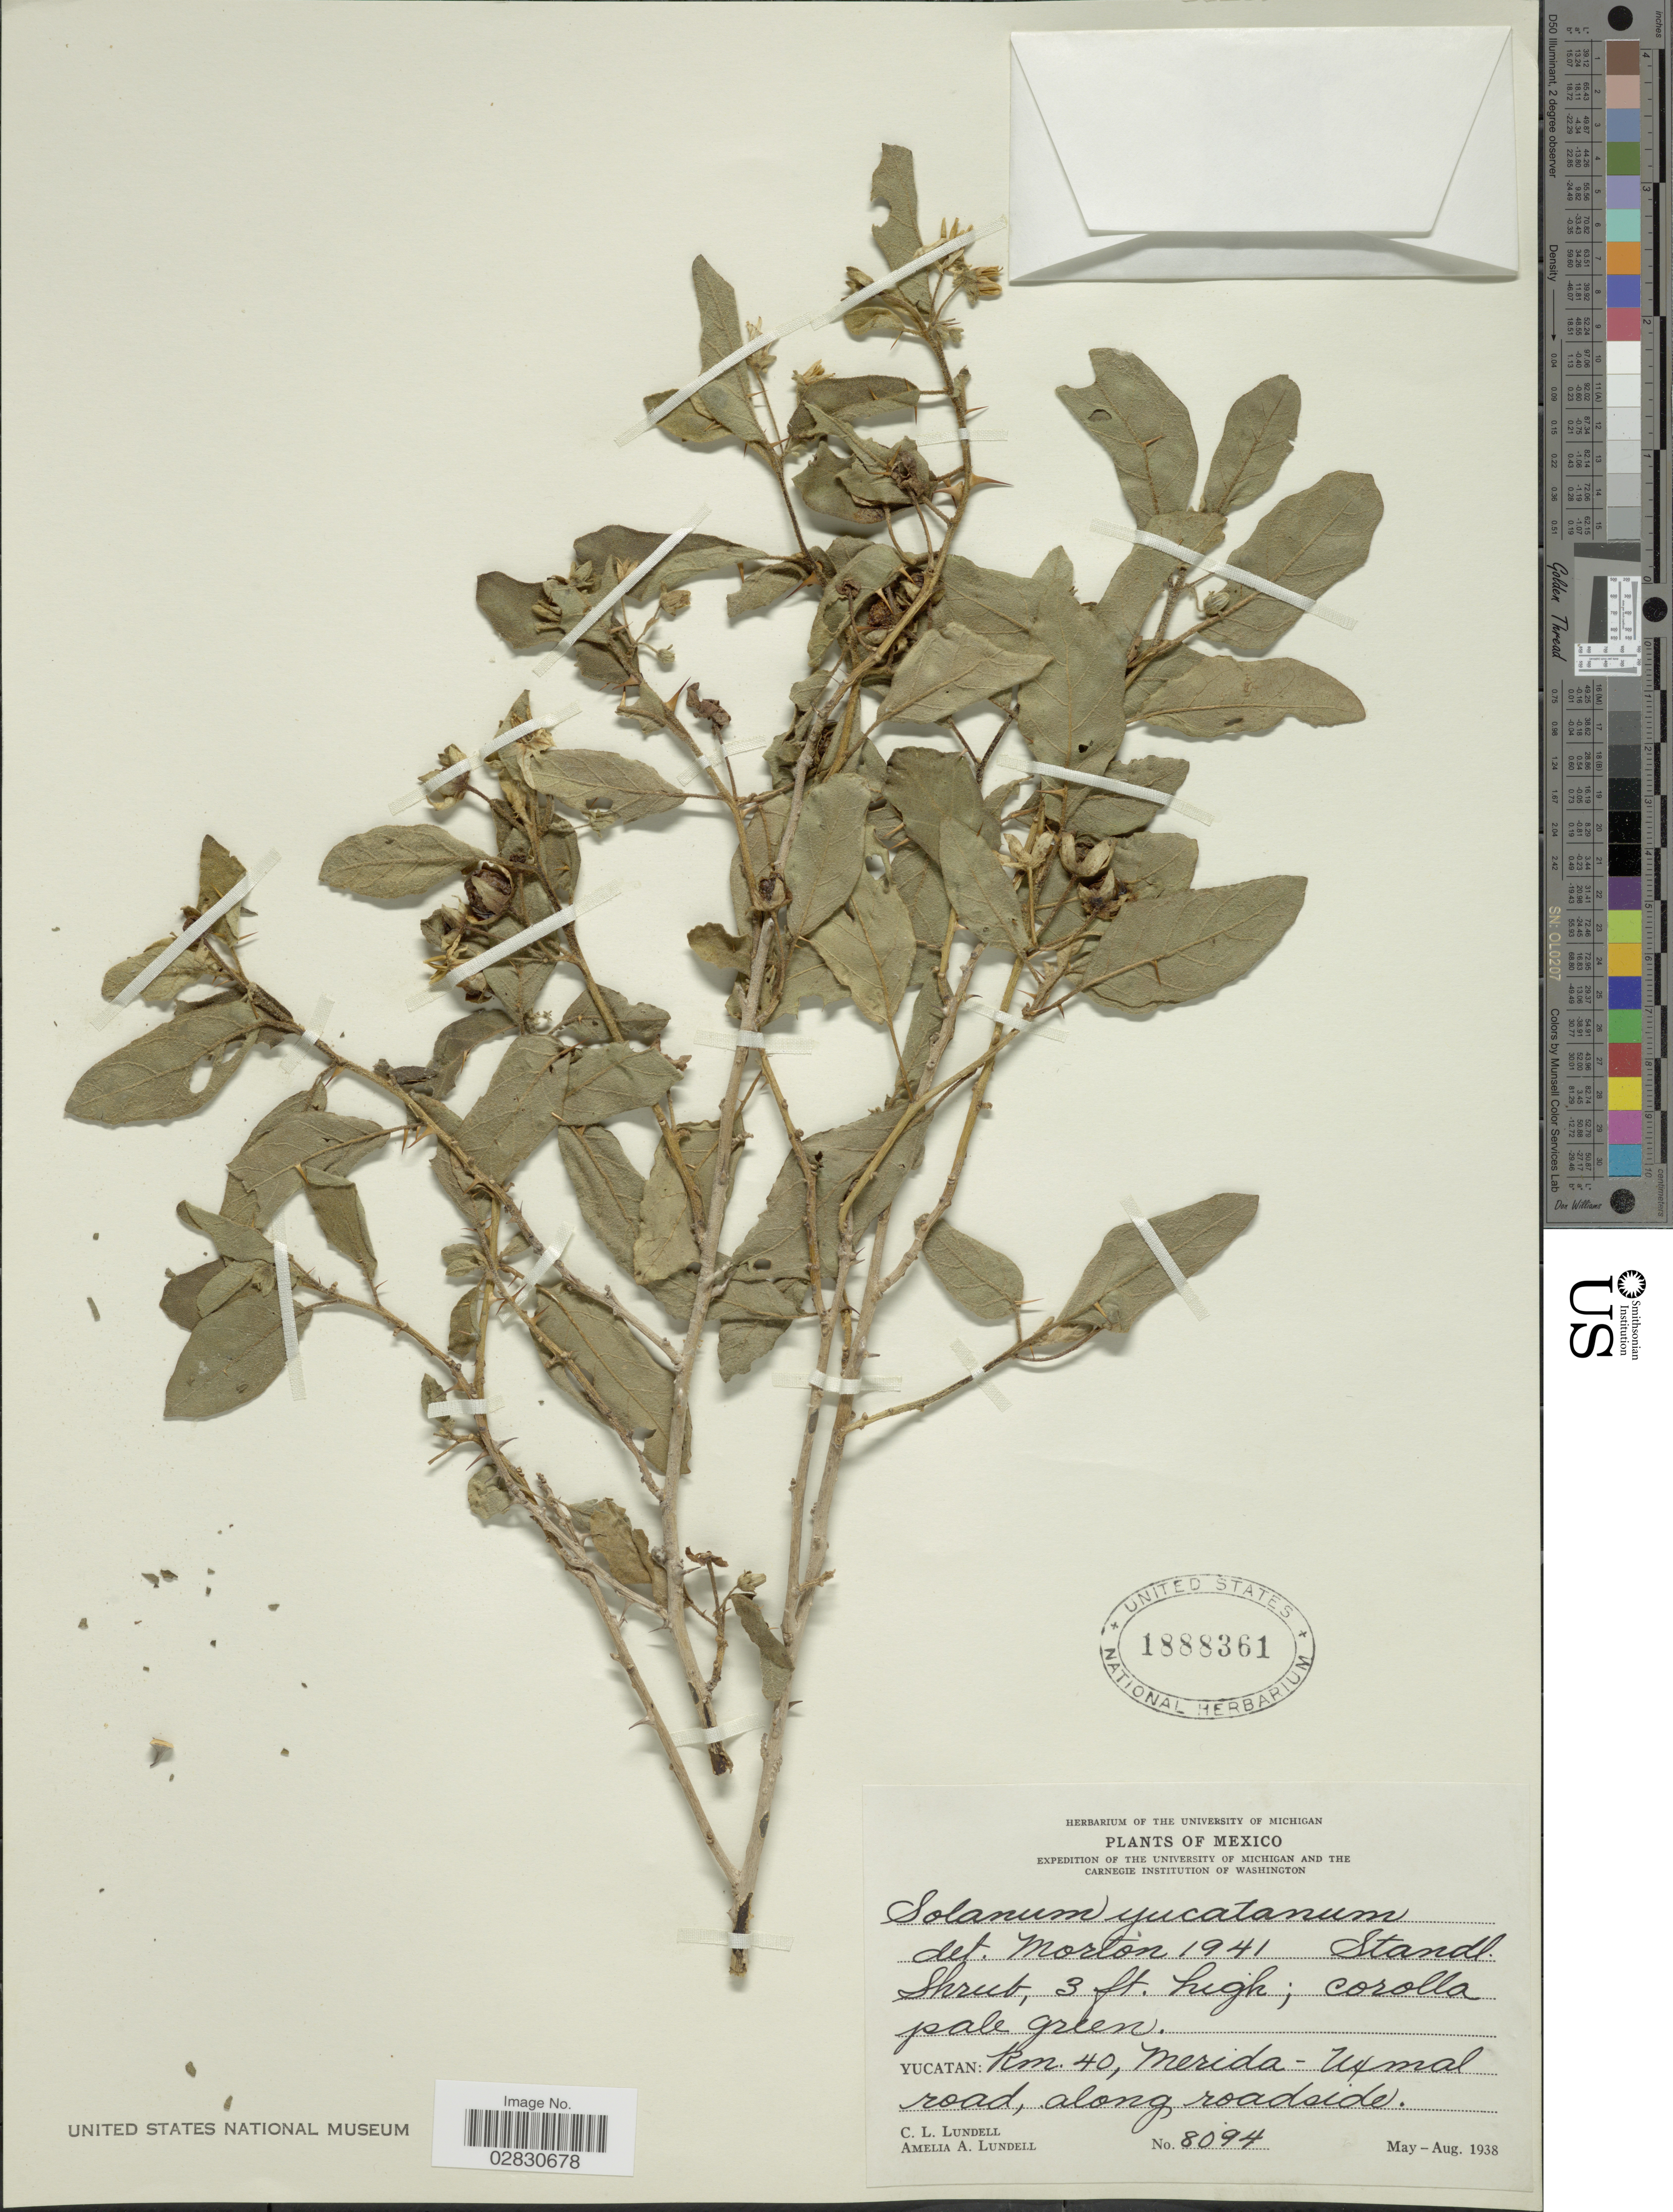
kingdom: Plantae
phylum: Tracheophyta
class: Magnoliopsida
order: Solanales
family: Solanaceae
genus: Solanum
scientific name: Solanum yucatanum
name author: Standl.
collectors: C. L. Lundell & A. A. Lundell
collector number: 8094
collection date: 1938-05/1938-08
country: Mexico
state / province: Yucatán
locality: Km. 40, Merida-Uxmal road, along roadside.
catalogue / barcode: US 1888361